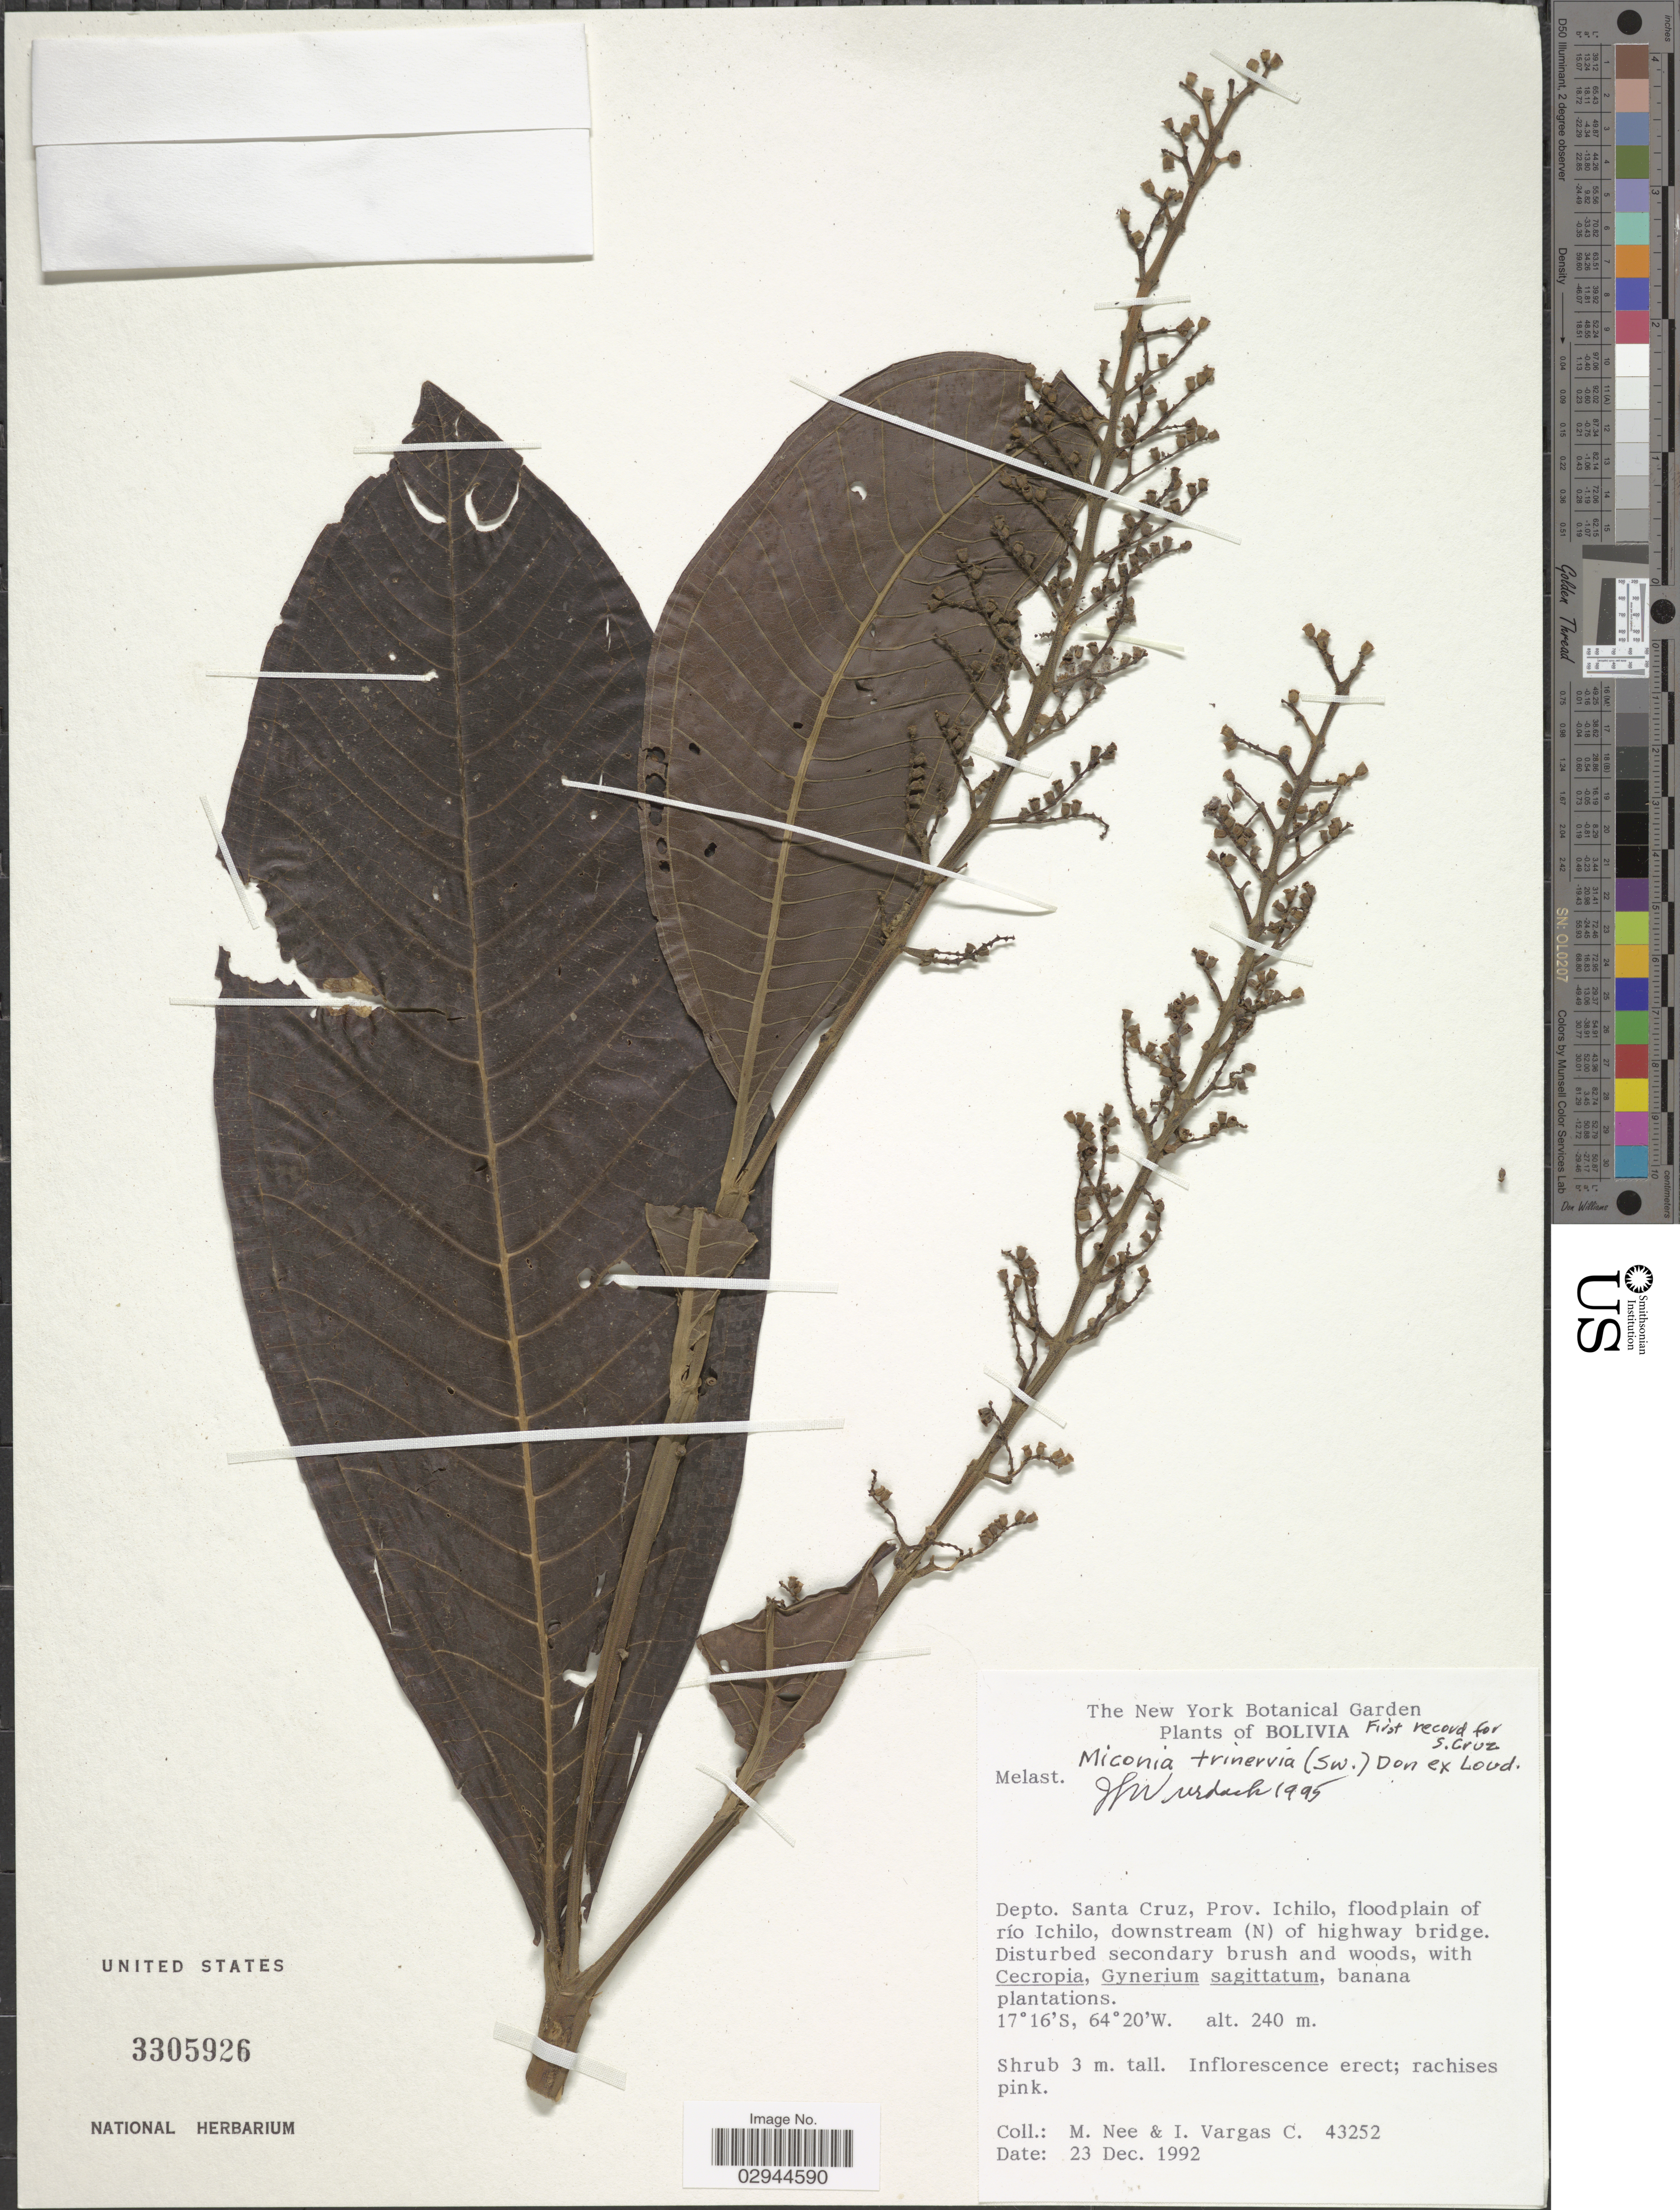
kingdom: Plantae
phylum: Tracheophyta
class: Magnoliopsida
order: Myrtales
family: Melastomataceae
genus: Miconia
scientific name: Miconia trinervia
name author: (Sw.) D. Don ex Loudon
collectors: M. Nee & I. Vargas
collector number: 43252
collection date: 1992-12-23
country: Bolivia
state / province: Santa Cruz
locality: Depto. Santa Cruz, Prov. Ichilo, floodplain of río Ichilo, downstream (N) of highway bridge.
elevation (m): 240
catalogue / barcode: US 3305926